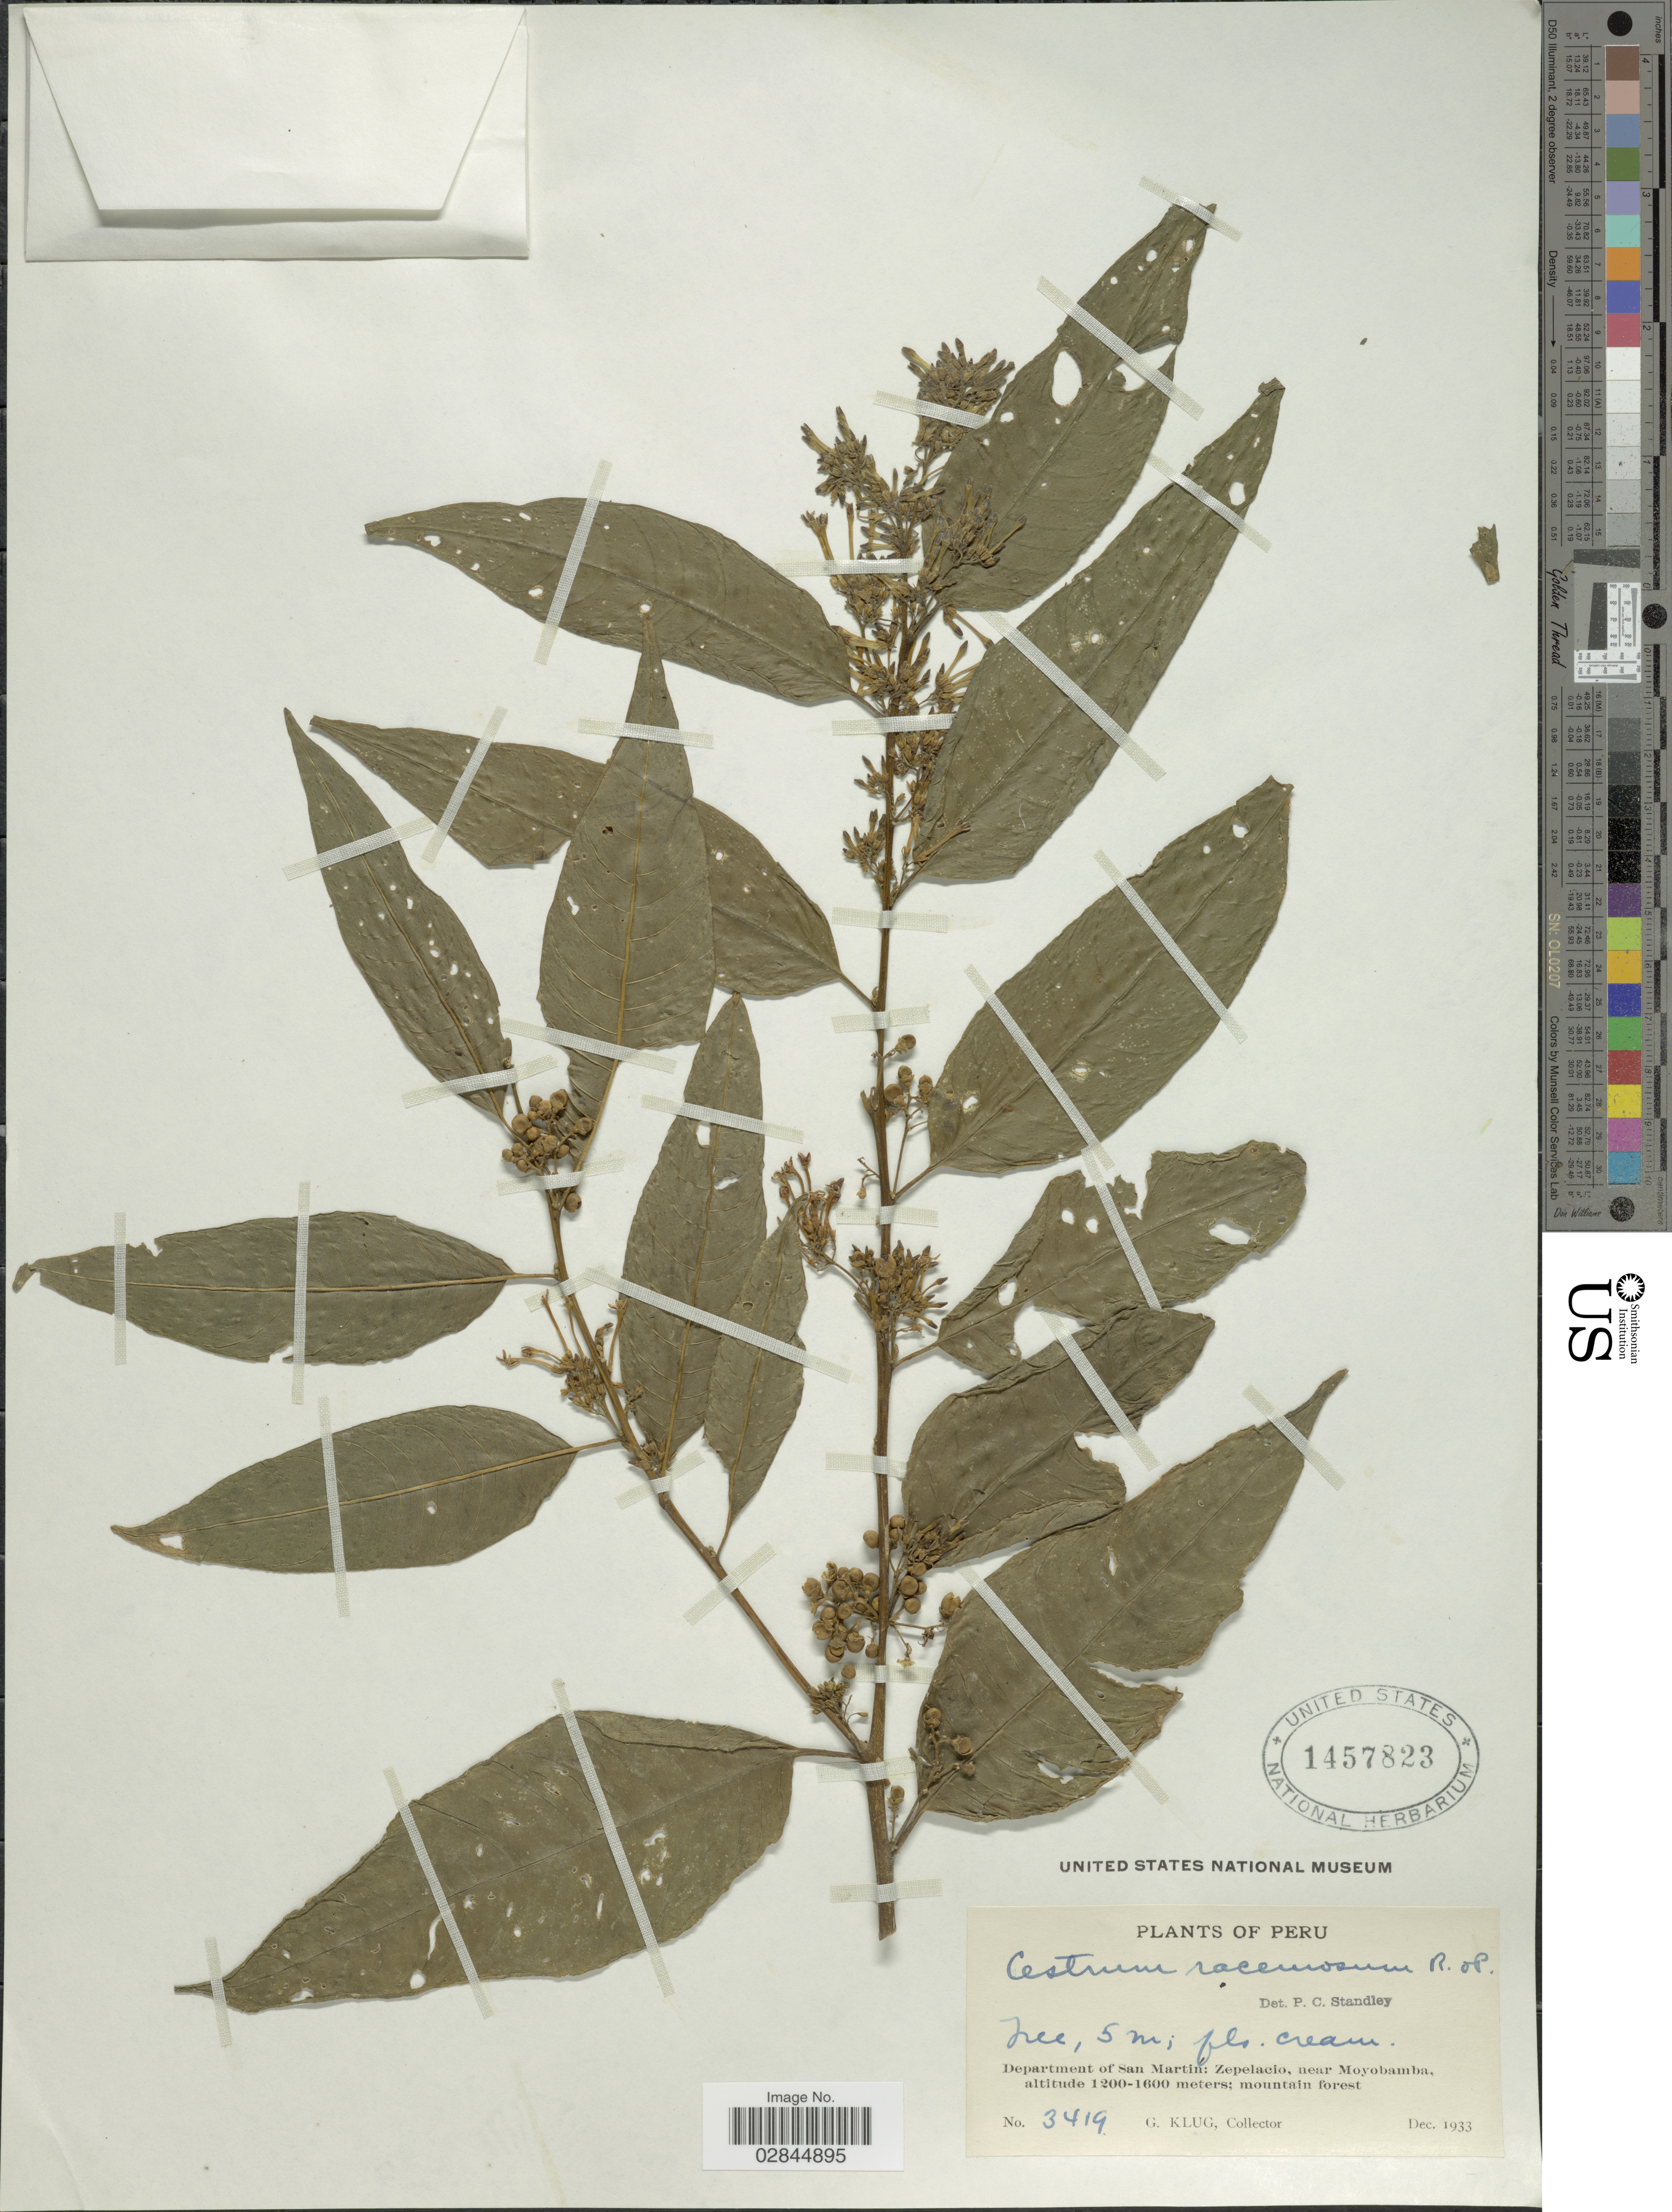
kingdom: Plantae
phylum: Tracheophyta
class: Magnoliopsida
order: Solanales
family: Solanaceae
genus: Cestrum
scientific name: Cestrum racemosum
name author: Ruiz & Pav.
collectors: G. Klug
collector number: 3419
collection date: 1933-12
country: Peru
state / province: San Martín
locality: Department of San Martin: Zepelacio, near Moyobamba.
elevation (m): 1200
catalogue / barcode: US 1457823